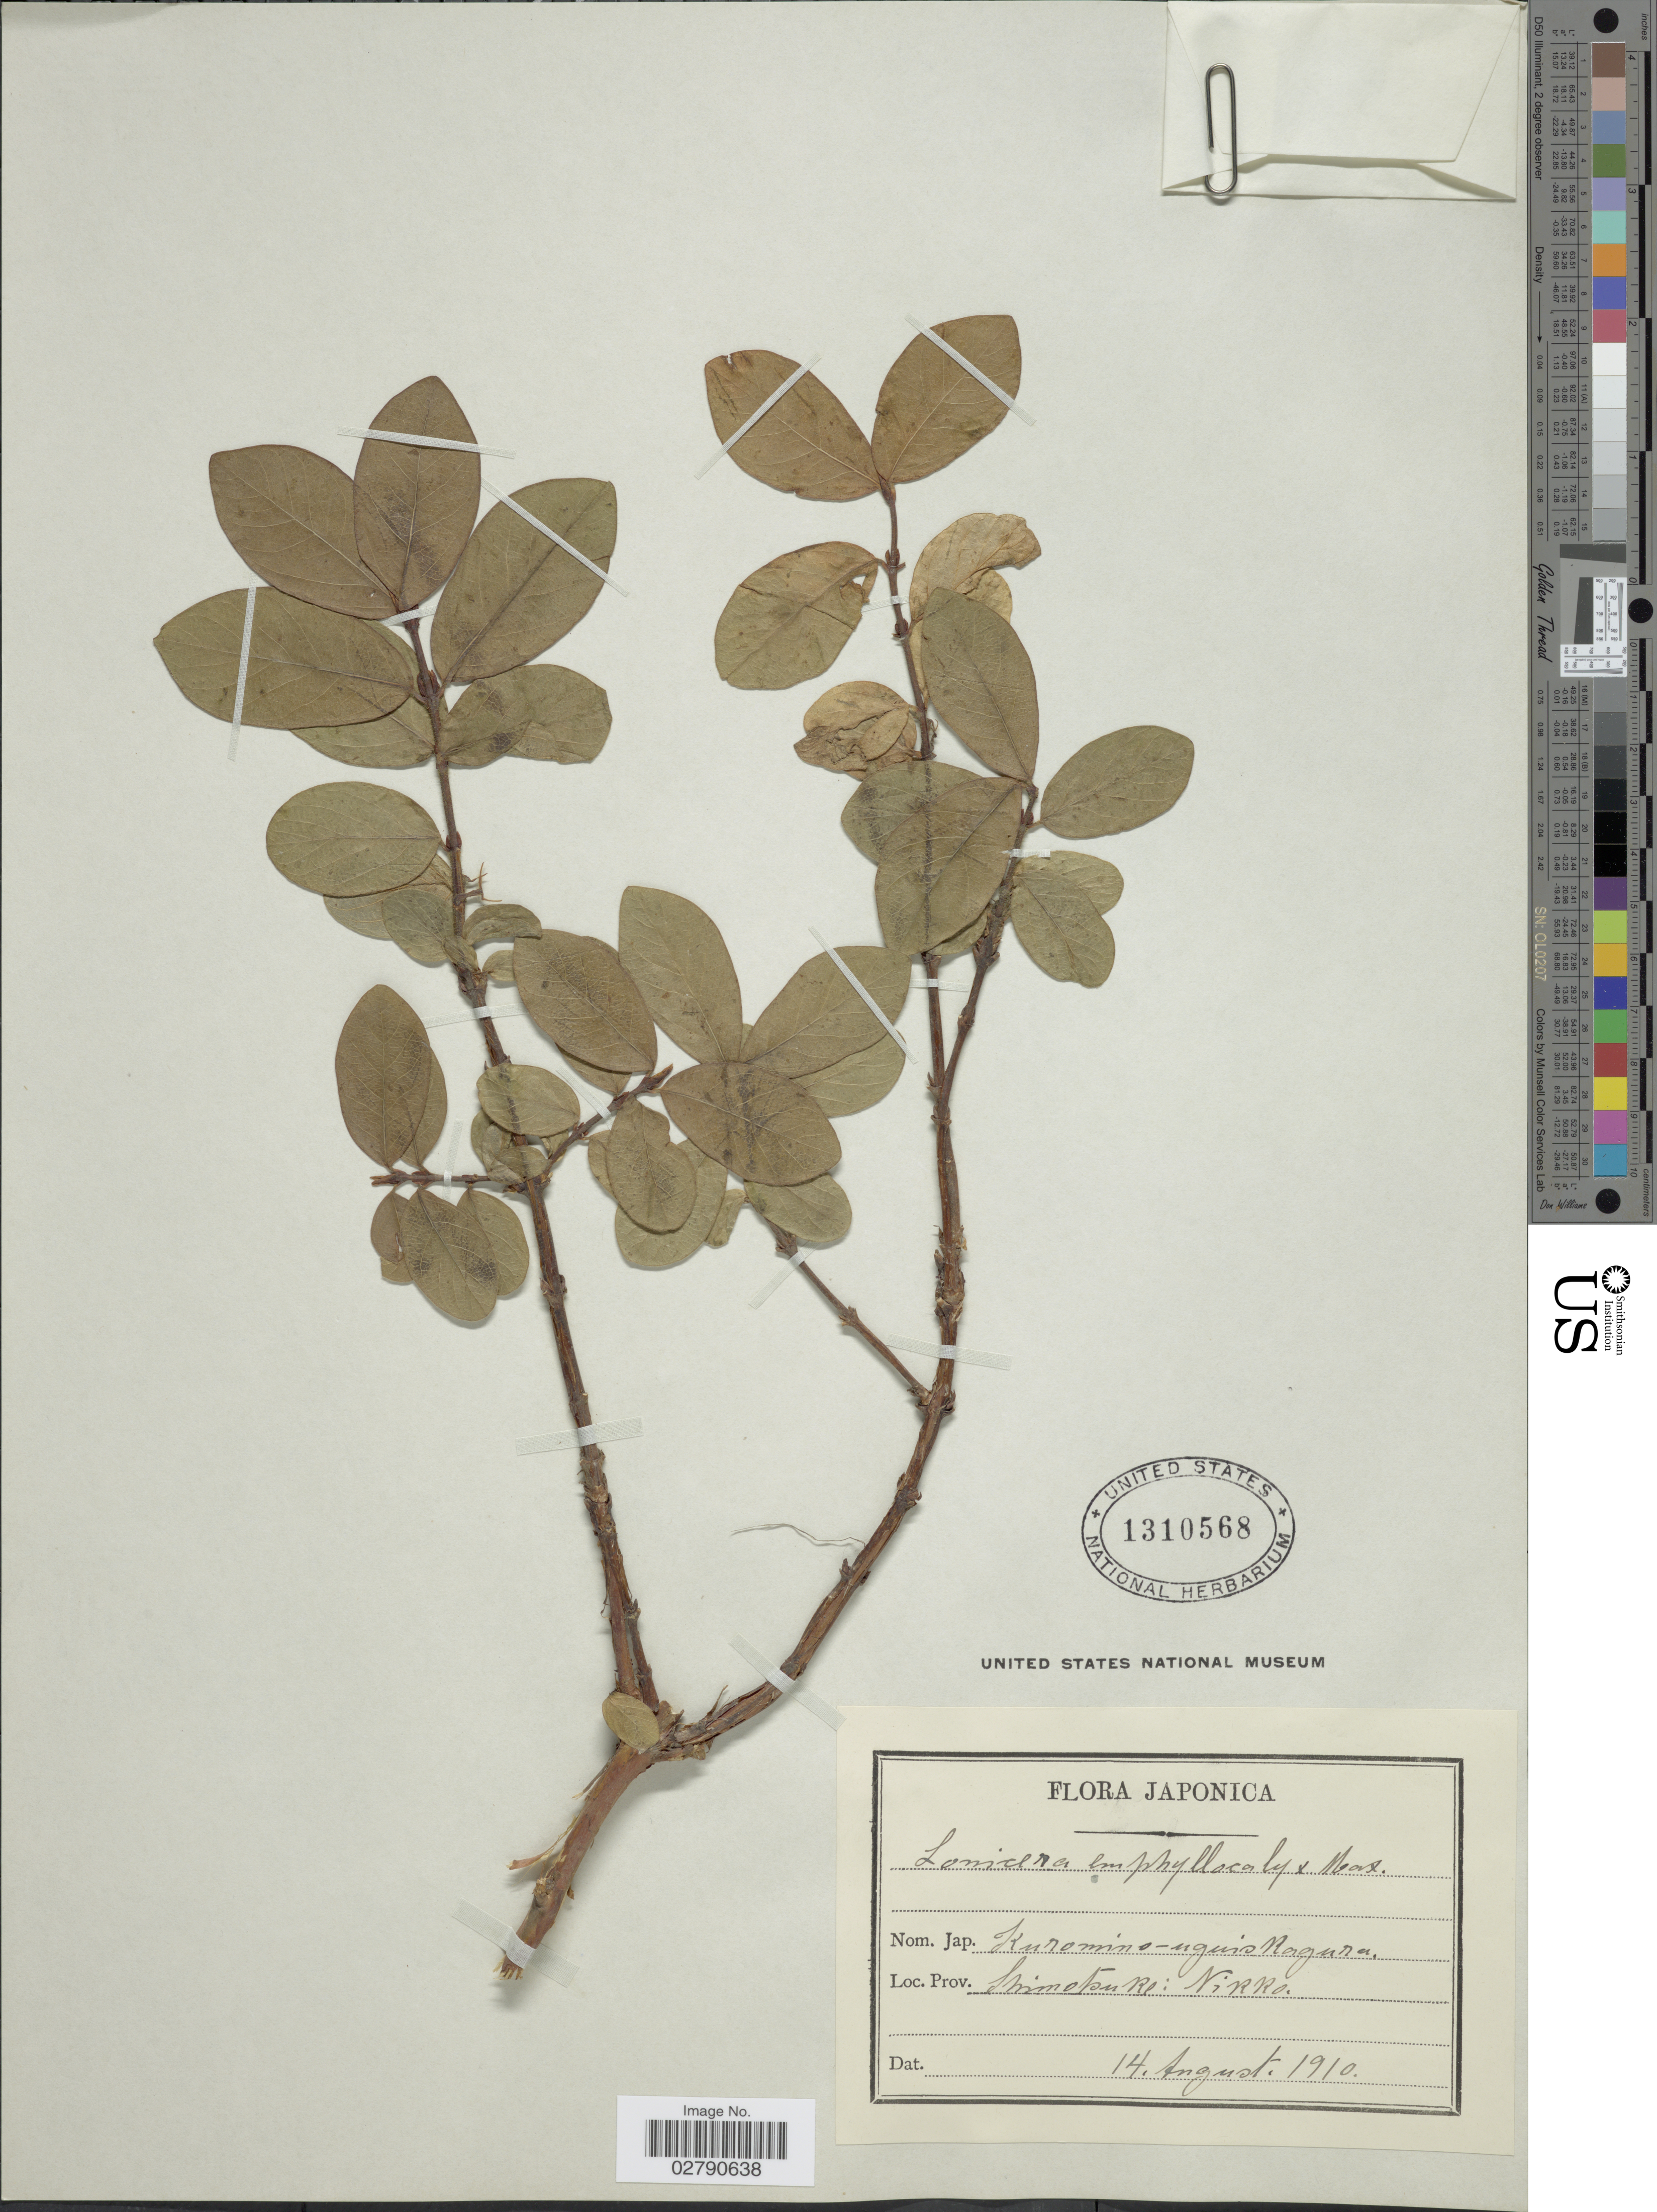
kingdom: Plantae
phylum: Tracheophyta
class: Magnoliopsida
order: Dipsacales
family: Caprifoliaceae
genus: Lonicera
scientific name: Lonicera emphyllocalyx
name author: Maxim.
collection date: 1910-08-14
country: Japan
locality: Shimotsuke: Nikko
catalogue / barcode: US 1310568